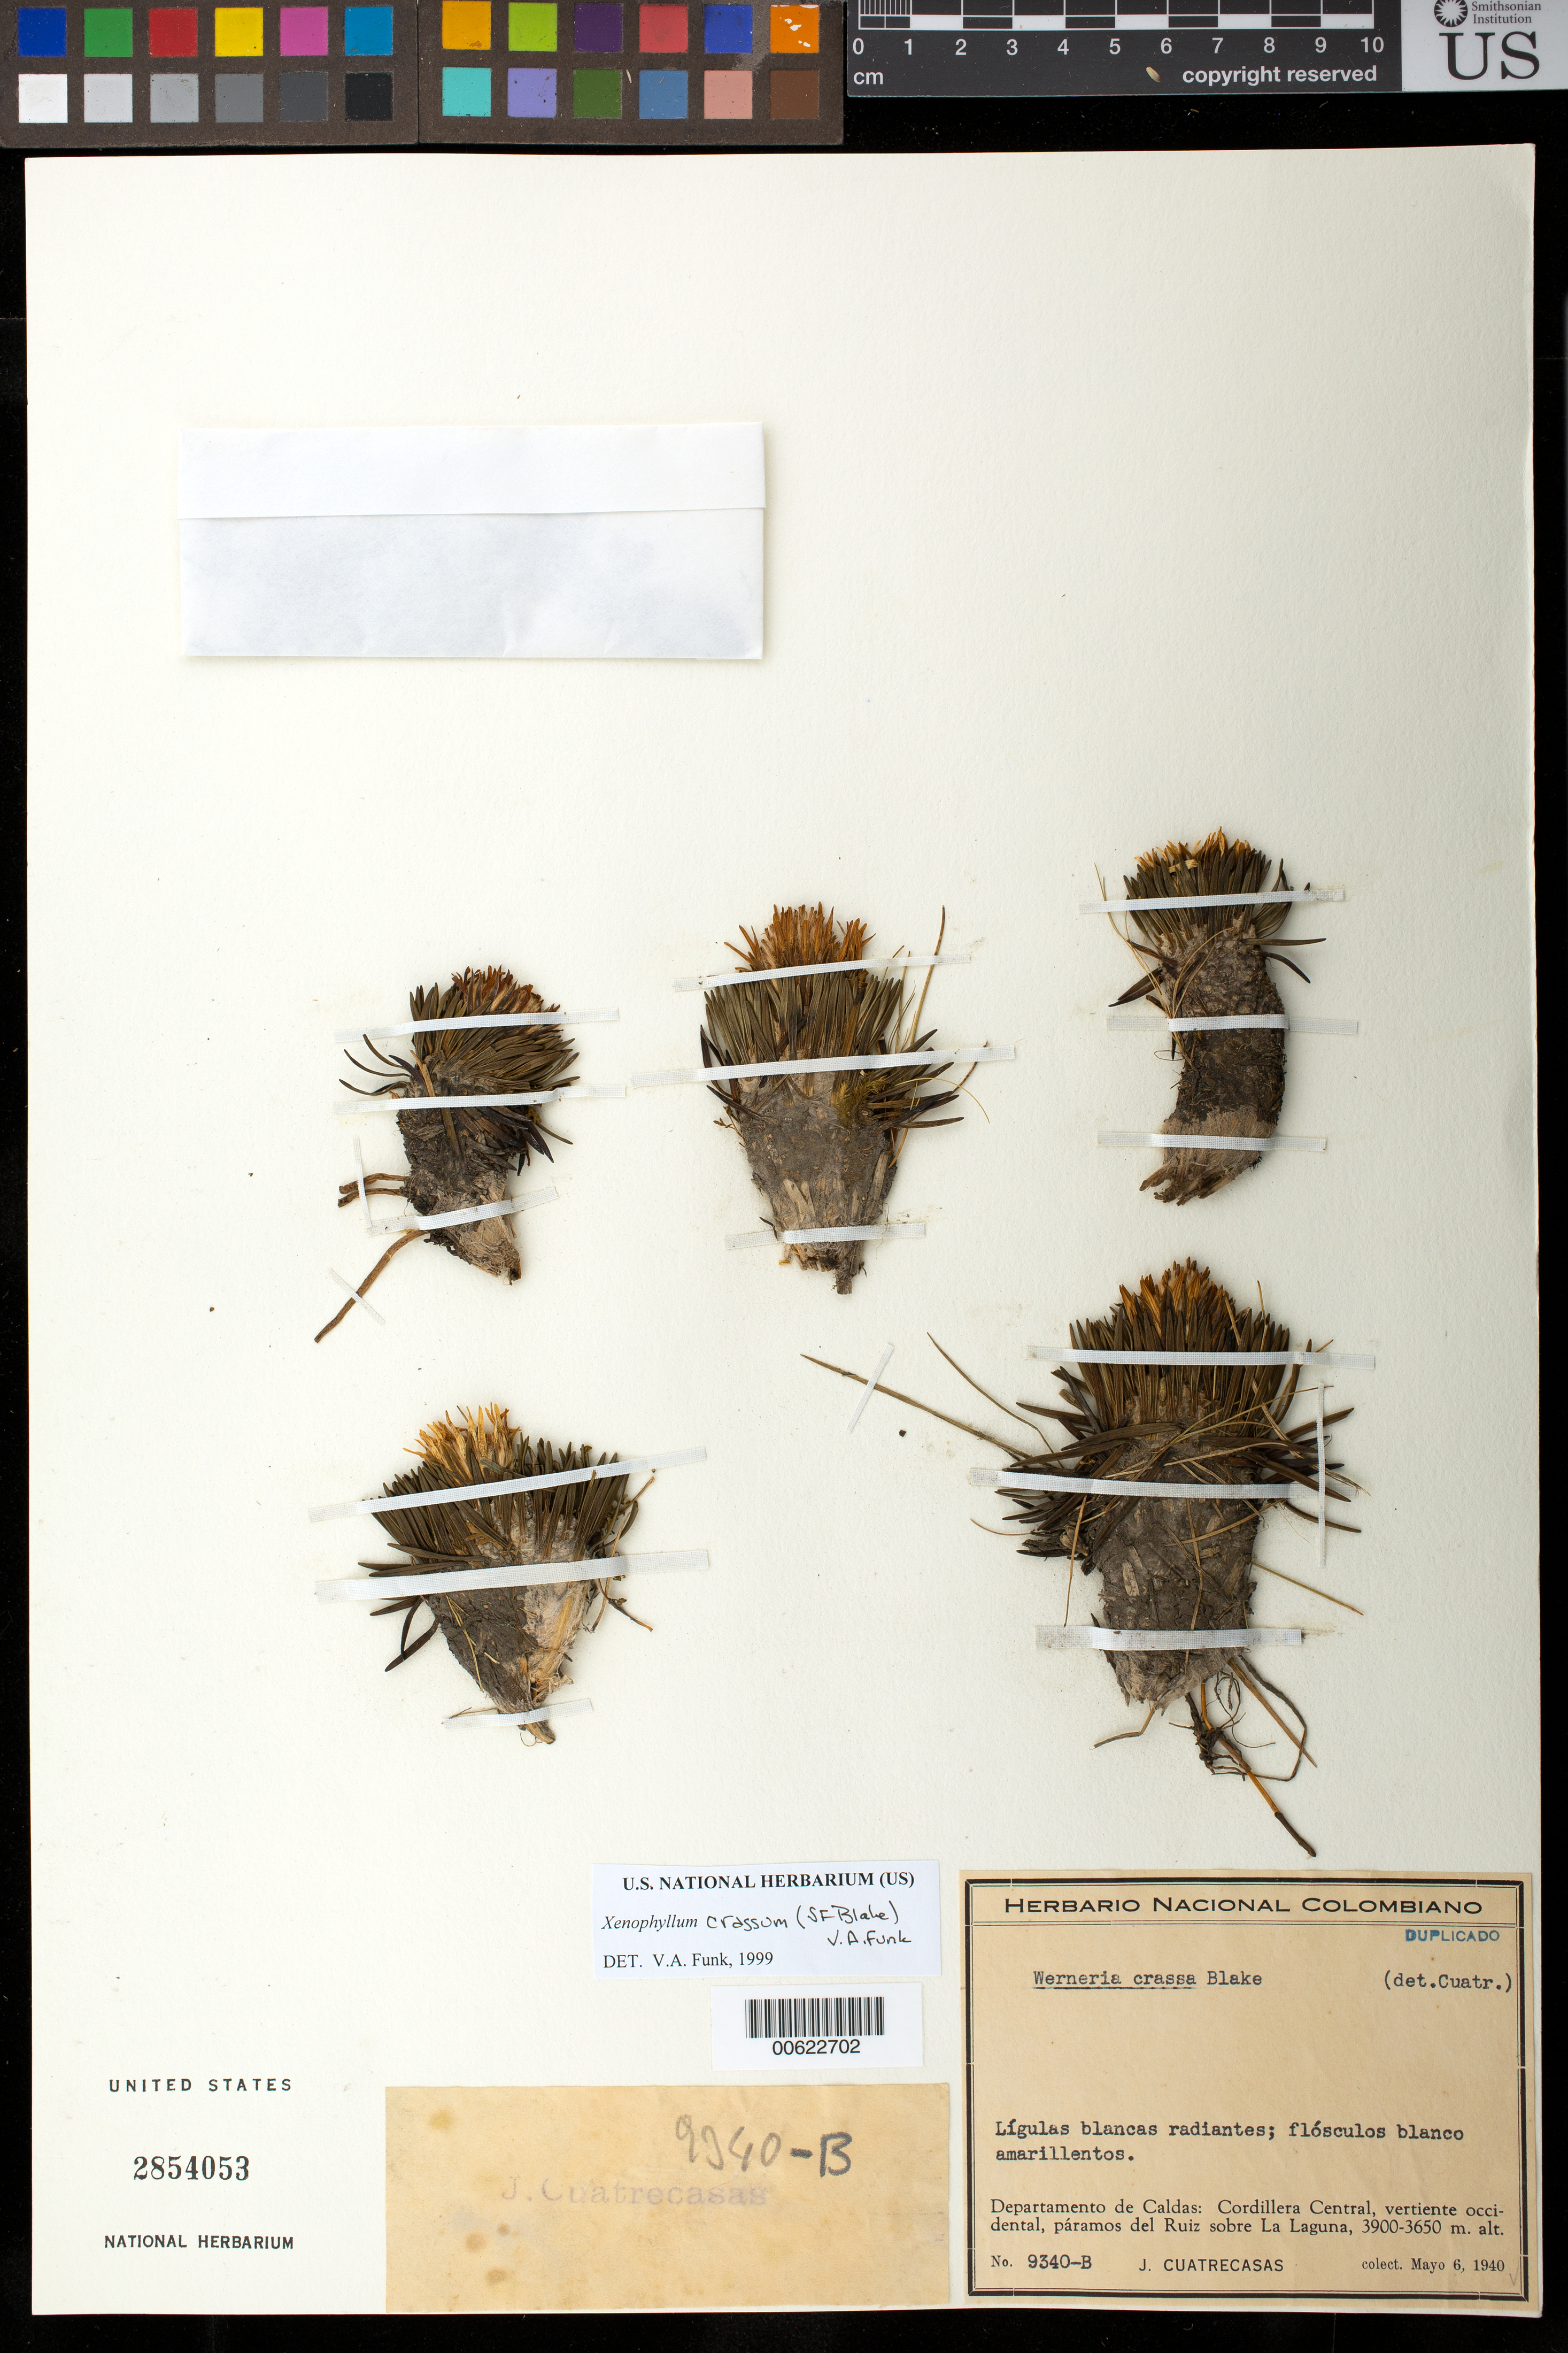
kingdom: Plantae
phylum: Tracheophyta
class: Magnoliopsida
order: Asterales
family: Asteraceae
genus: Xenophyllum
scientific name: Xenophyllum crassum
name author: (S.F. Blake) V.A. Funk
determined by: Funk, Vicki A., (BOT), Smithsonian Institution - National Museum of Natural History (UNITED STATES)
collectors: J. Cuatrecasas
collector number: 9340 B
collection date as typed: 6-May-40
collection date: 1940-05-06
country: Colombia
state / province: Caldas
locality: Cordillera Central, vertiente occidental, páramos del Ruiz sobre La Laguna.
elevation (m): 3650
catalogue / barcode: US 2854053